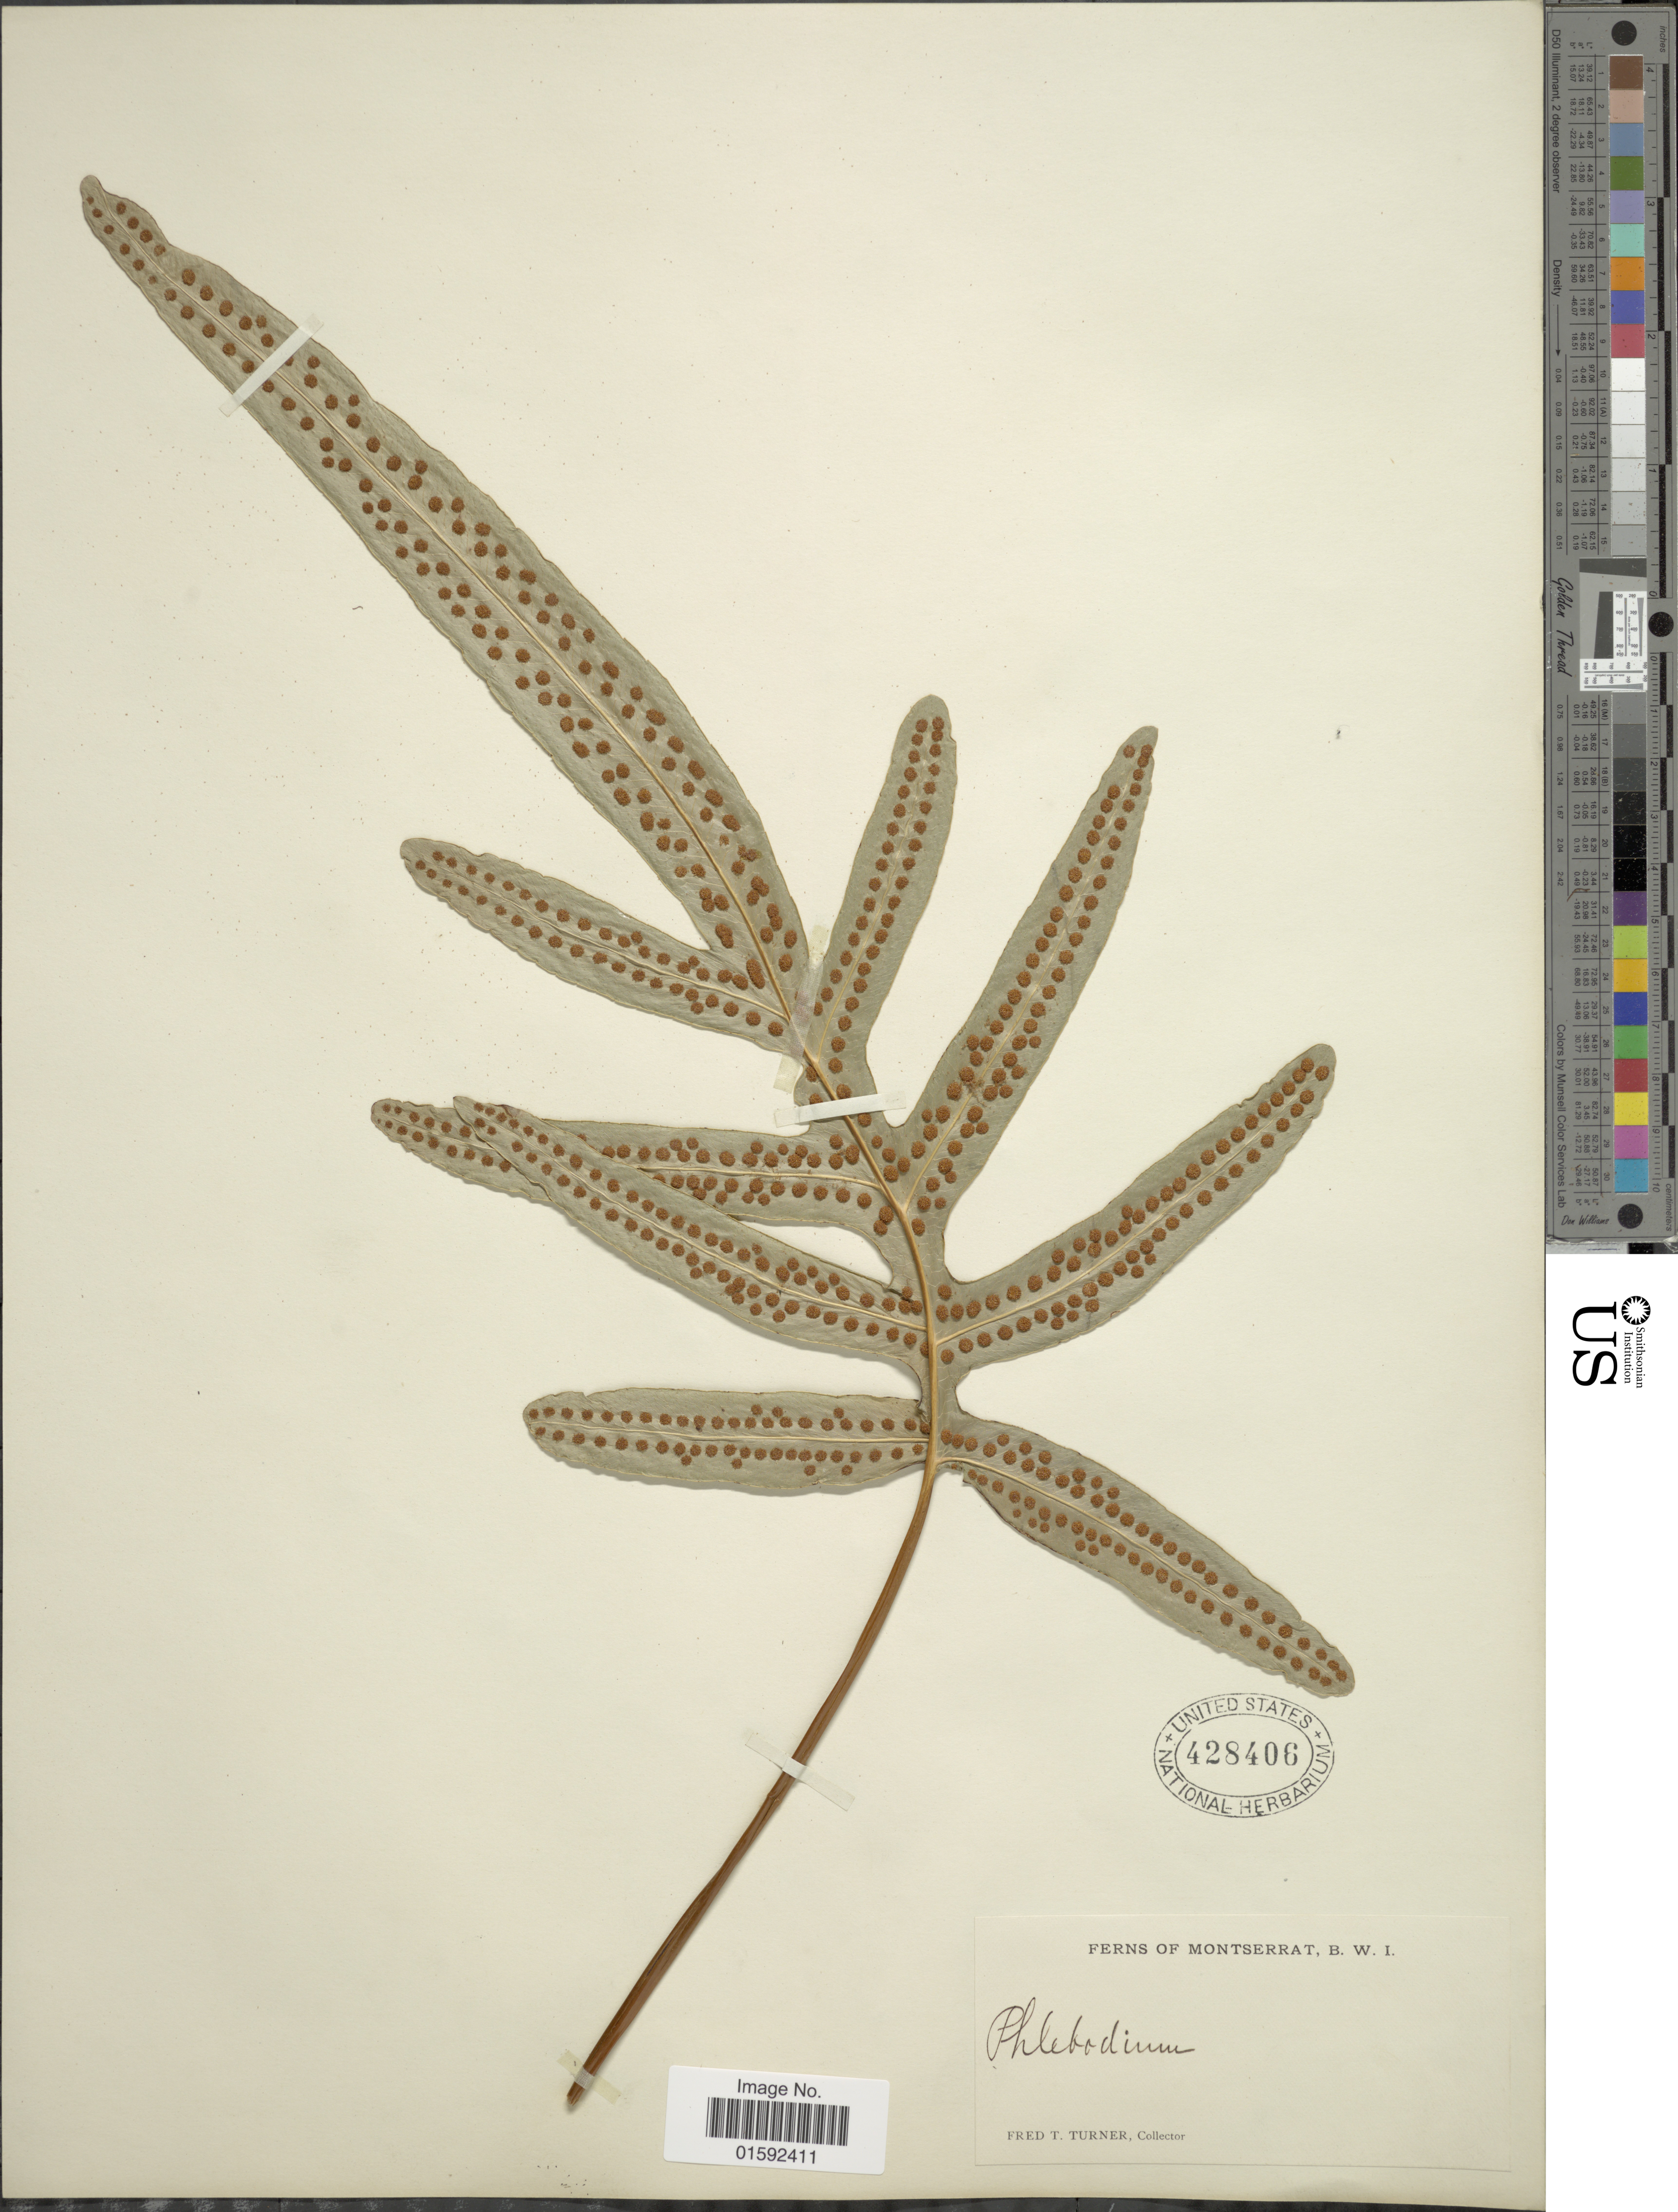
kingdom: Plantae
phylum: Tracheophyta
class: Polypodiopsida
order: Polypodiales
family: Polypodiaceae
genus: Phlebodium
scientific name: Phlebodium aureum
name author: (L.) J. Sm.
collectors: F. T. Turner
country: Montserrat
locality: Montserrat, B. W. I.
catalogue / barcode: US 428406